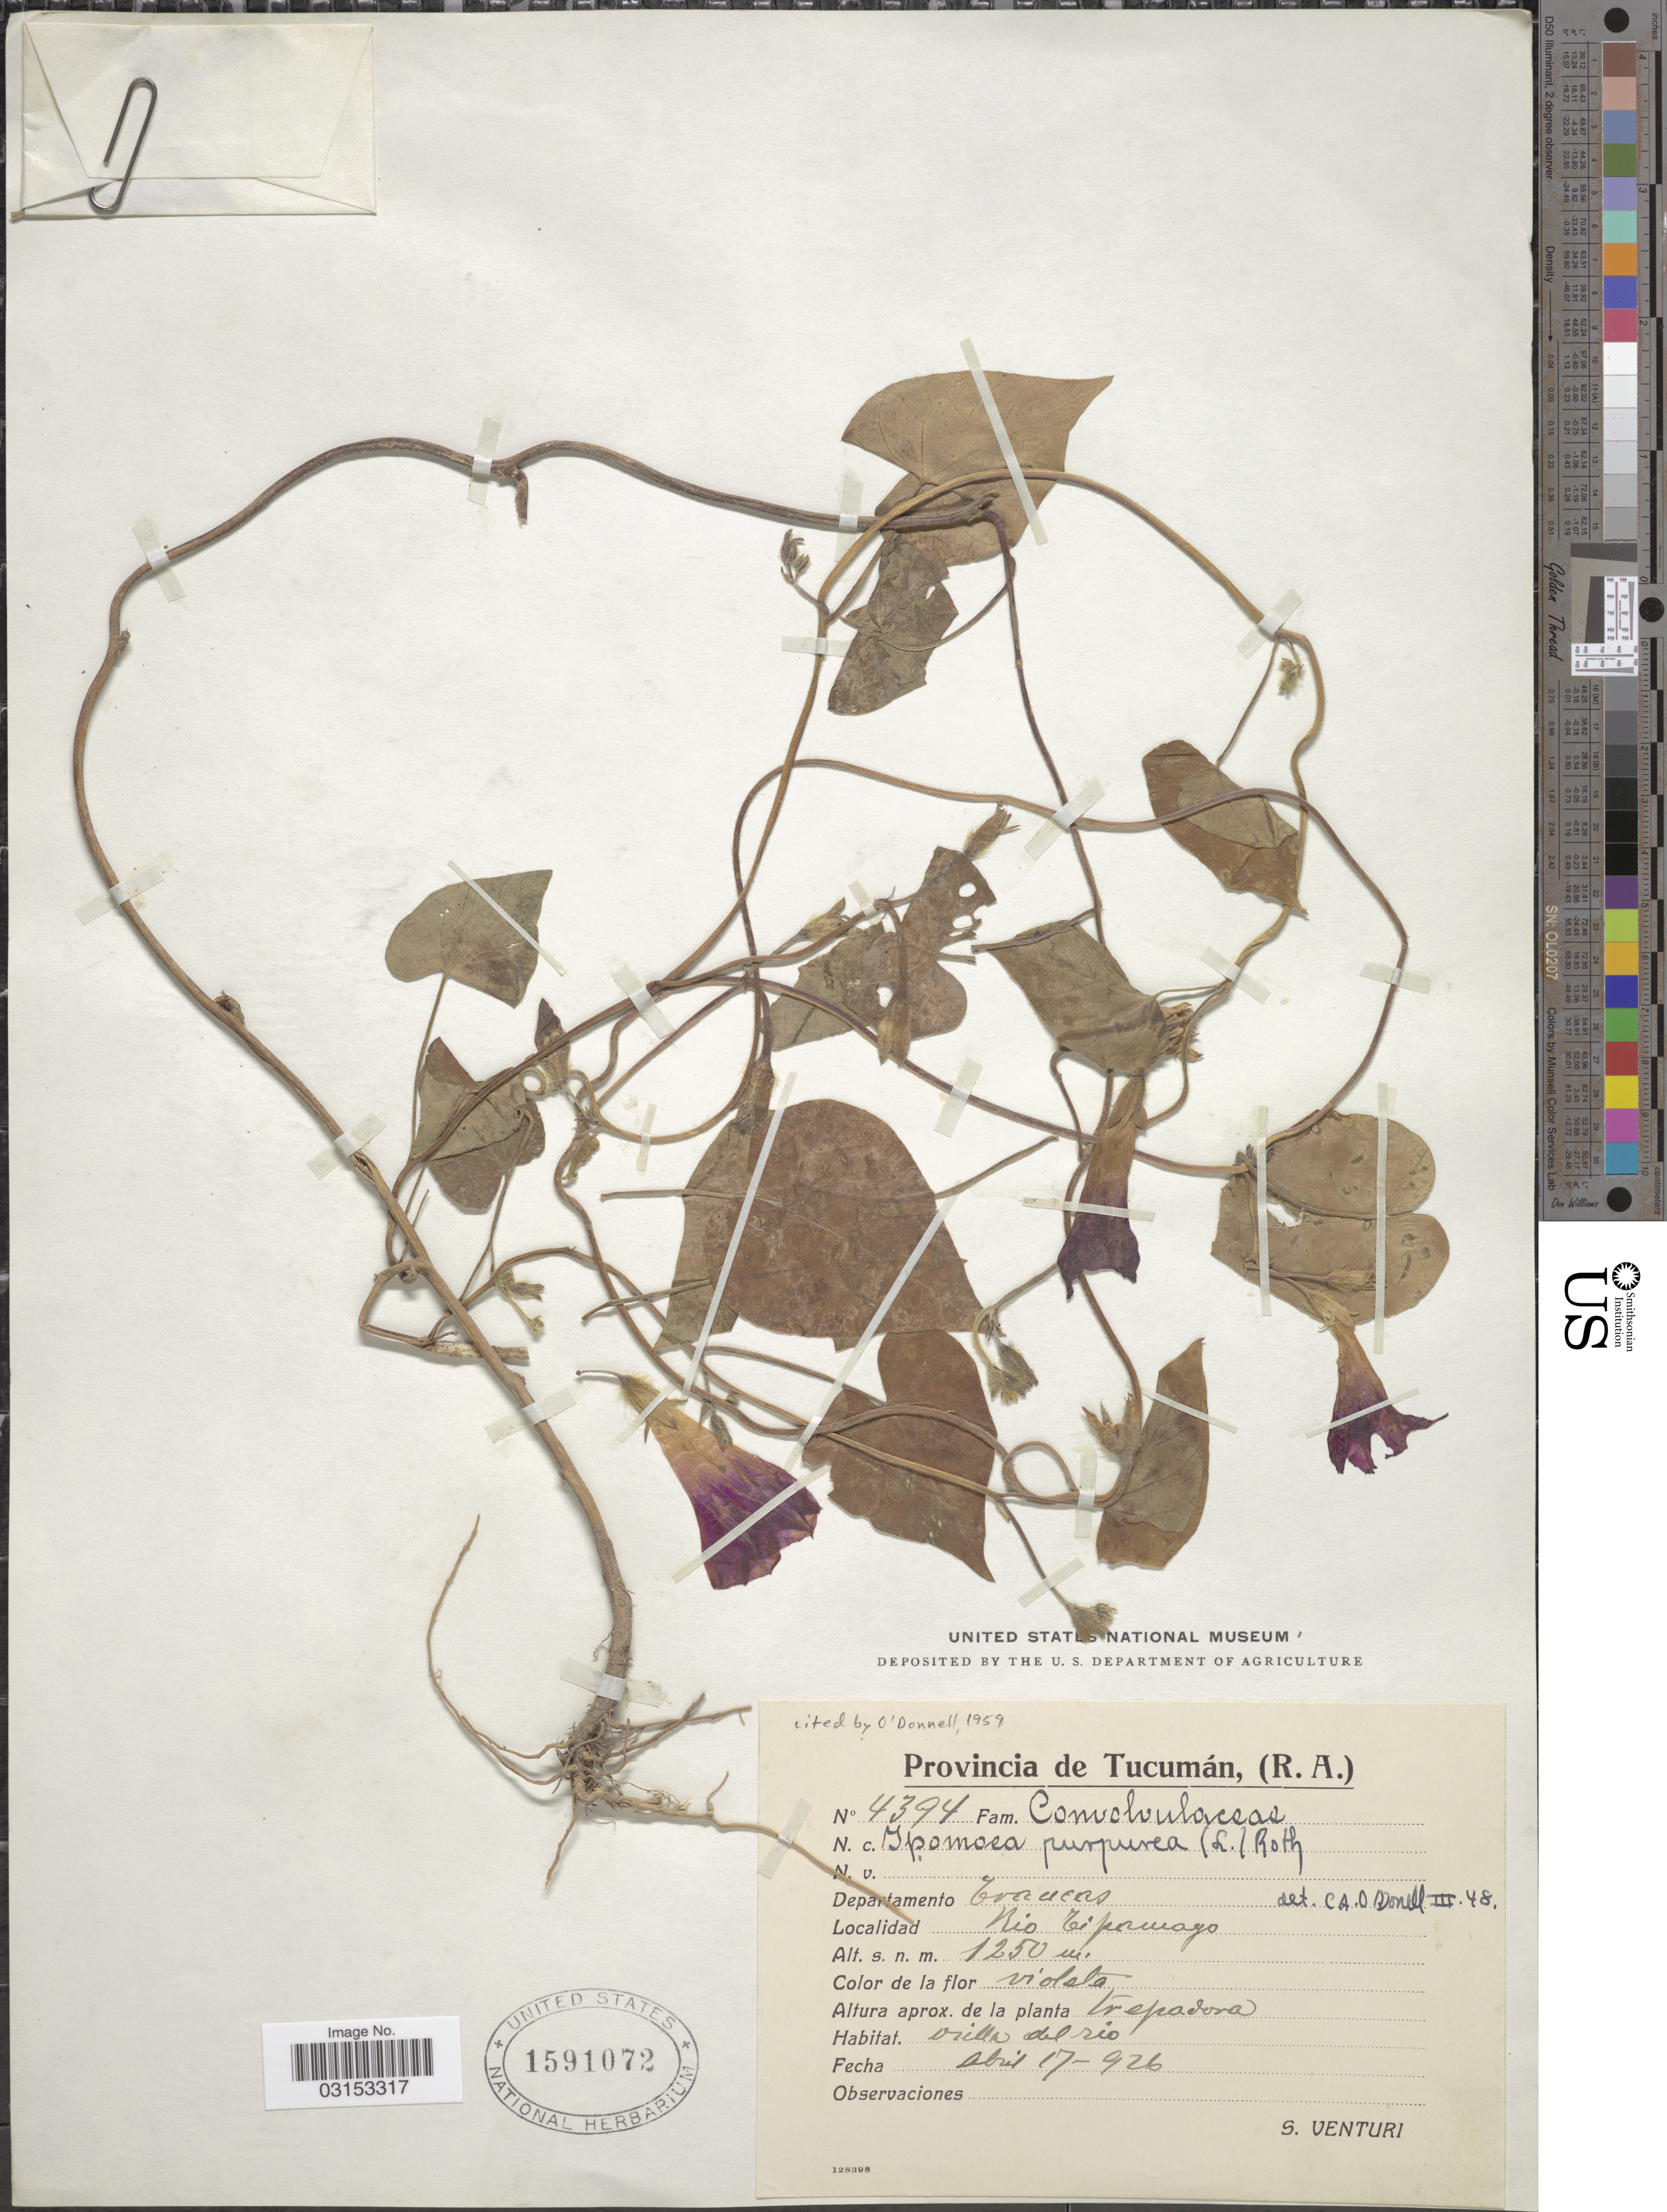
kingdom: Plantae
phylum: Tracheophyta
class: Magnoliopsida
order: Solanales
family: Convolvulaceae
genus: Ipomoea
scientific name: Ipomoea purpurea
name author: (L.) Roth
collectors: S. Venturi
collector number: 4394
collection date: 1926-04-17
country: Argentina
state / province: Tucuman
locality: Departamento Trancas. Rio Tipamayo.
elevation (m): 1250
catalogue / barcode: US 1591072